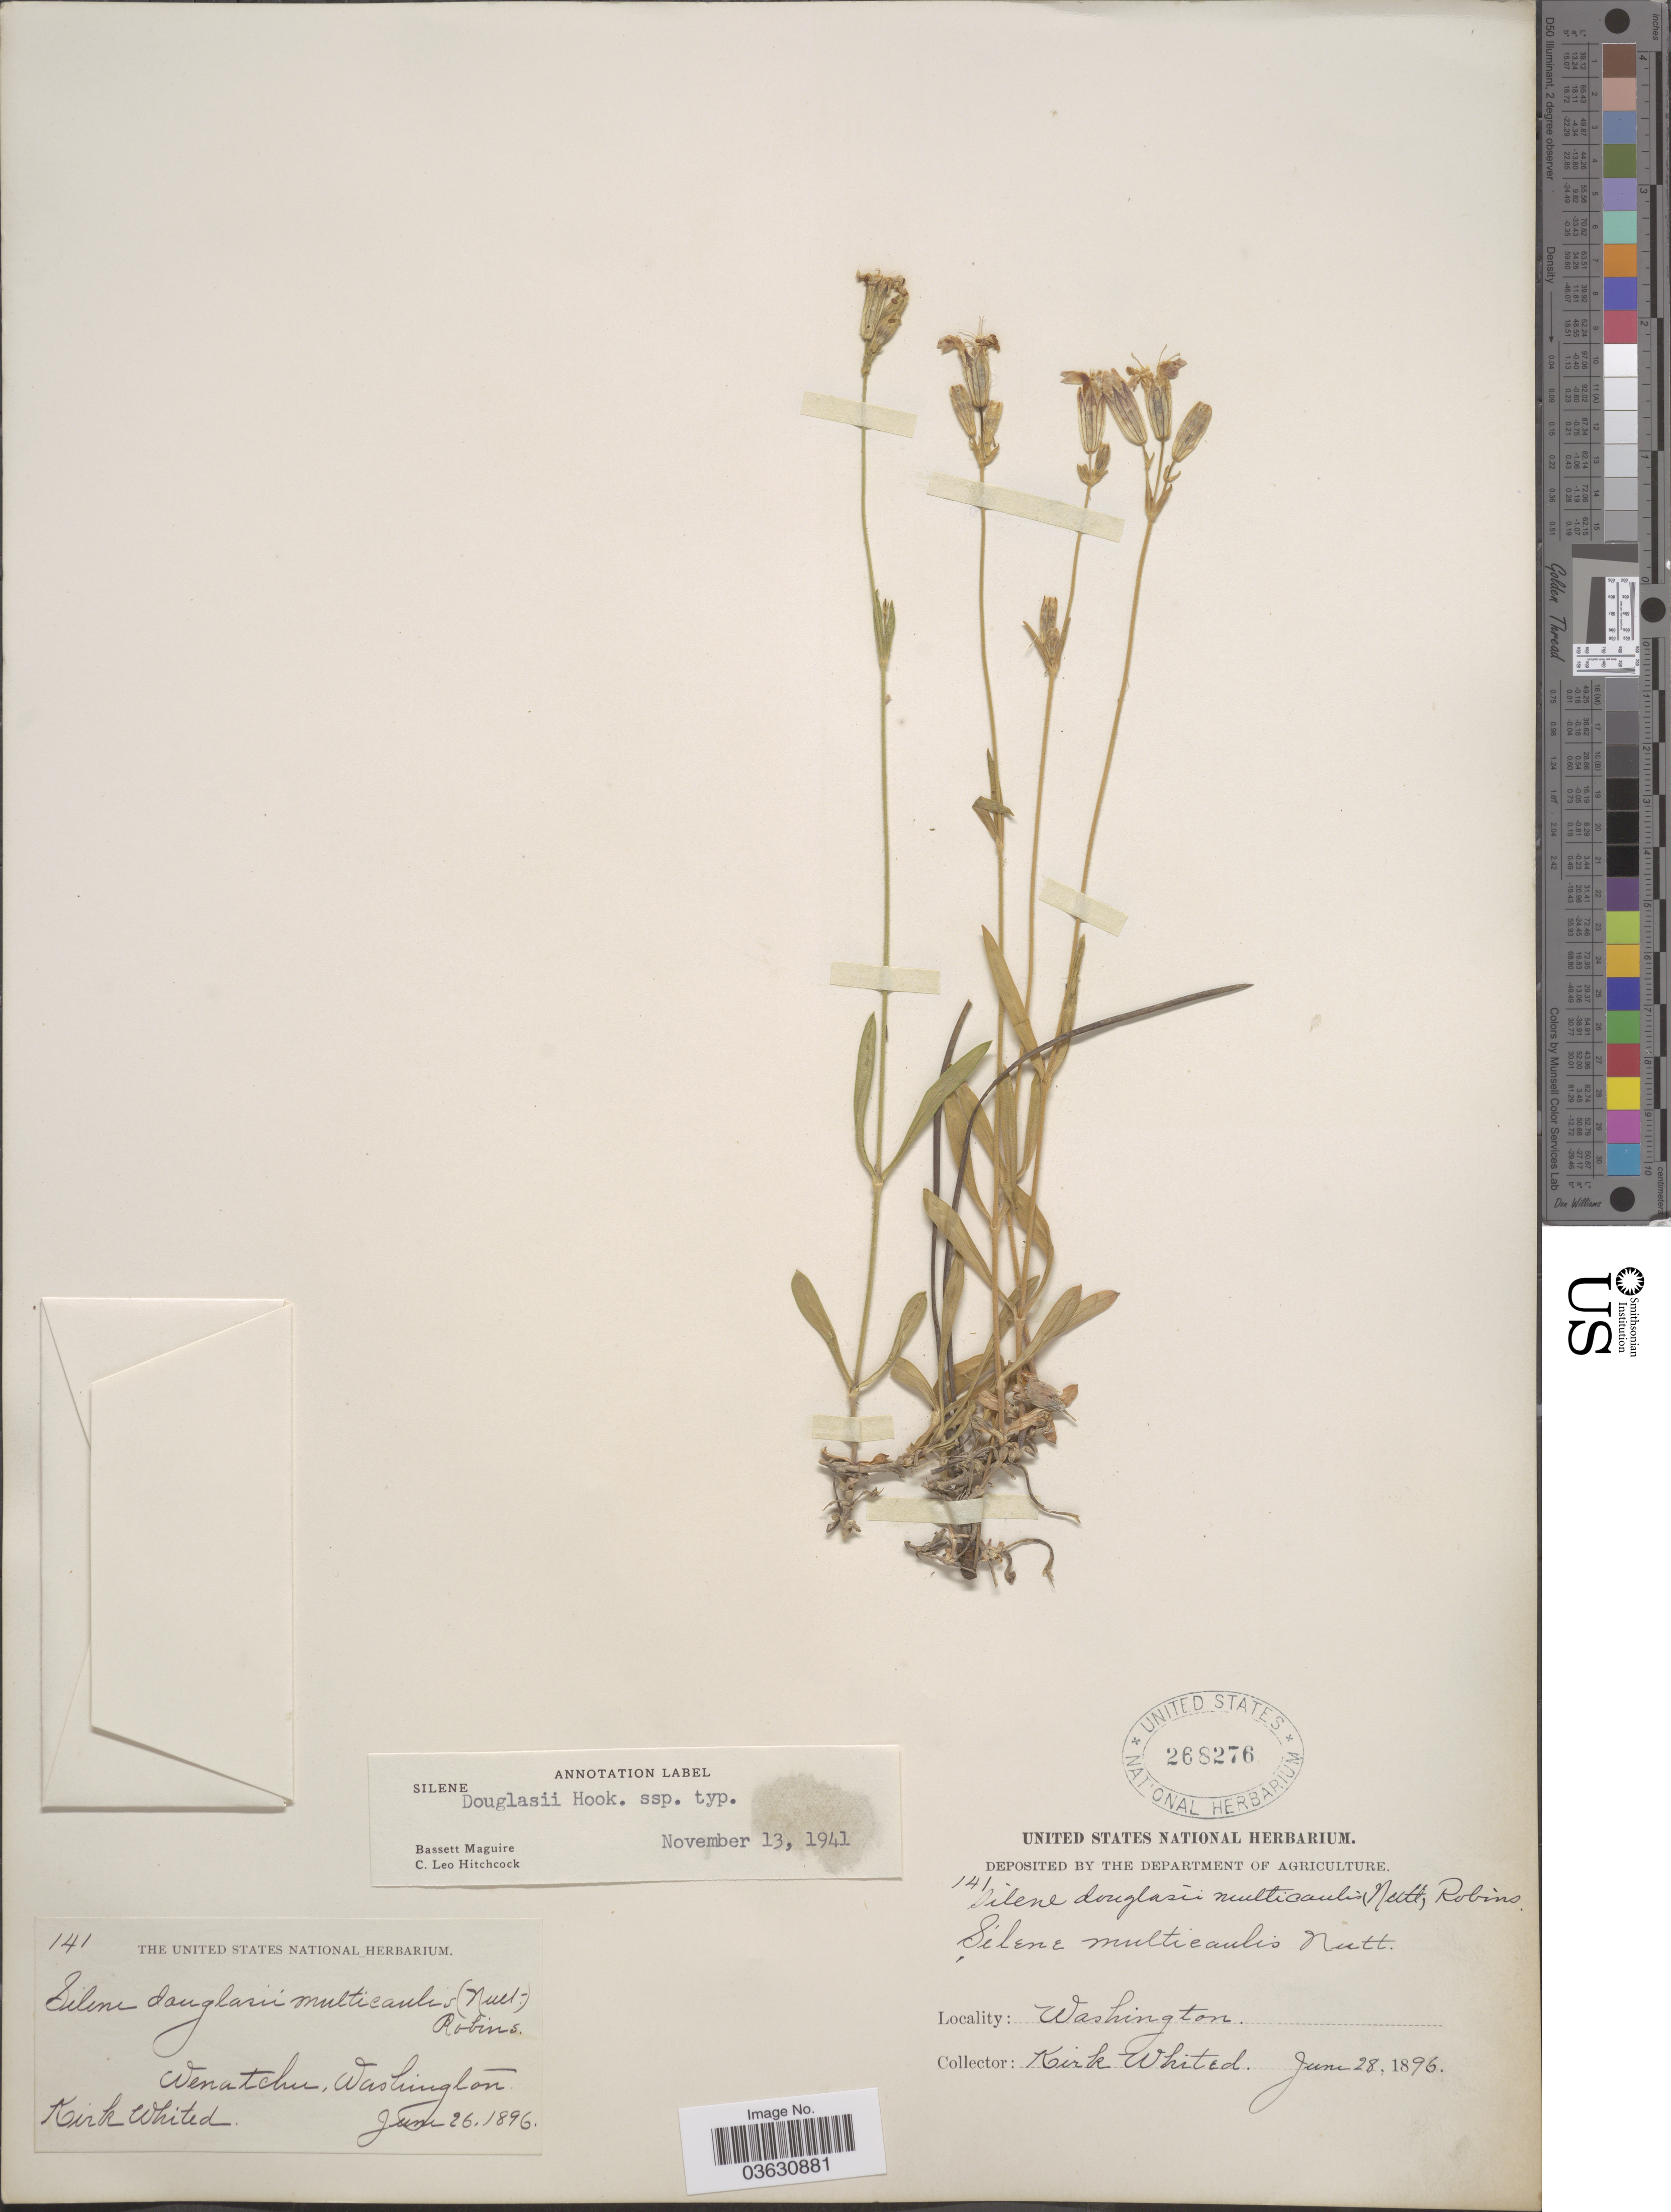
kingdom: Plantae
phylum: Tracheophyta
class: Magnoliopsida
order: Caryophyllales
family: Caryophyllaceae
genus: Silene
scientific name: Silene douglasii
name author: Hook.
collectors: K. Whited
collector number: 141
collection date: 1896-06-26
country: United States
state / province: Washington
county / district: Chelan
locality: Wenatchee.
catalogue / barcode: US 268276